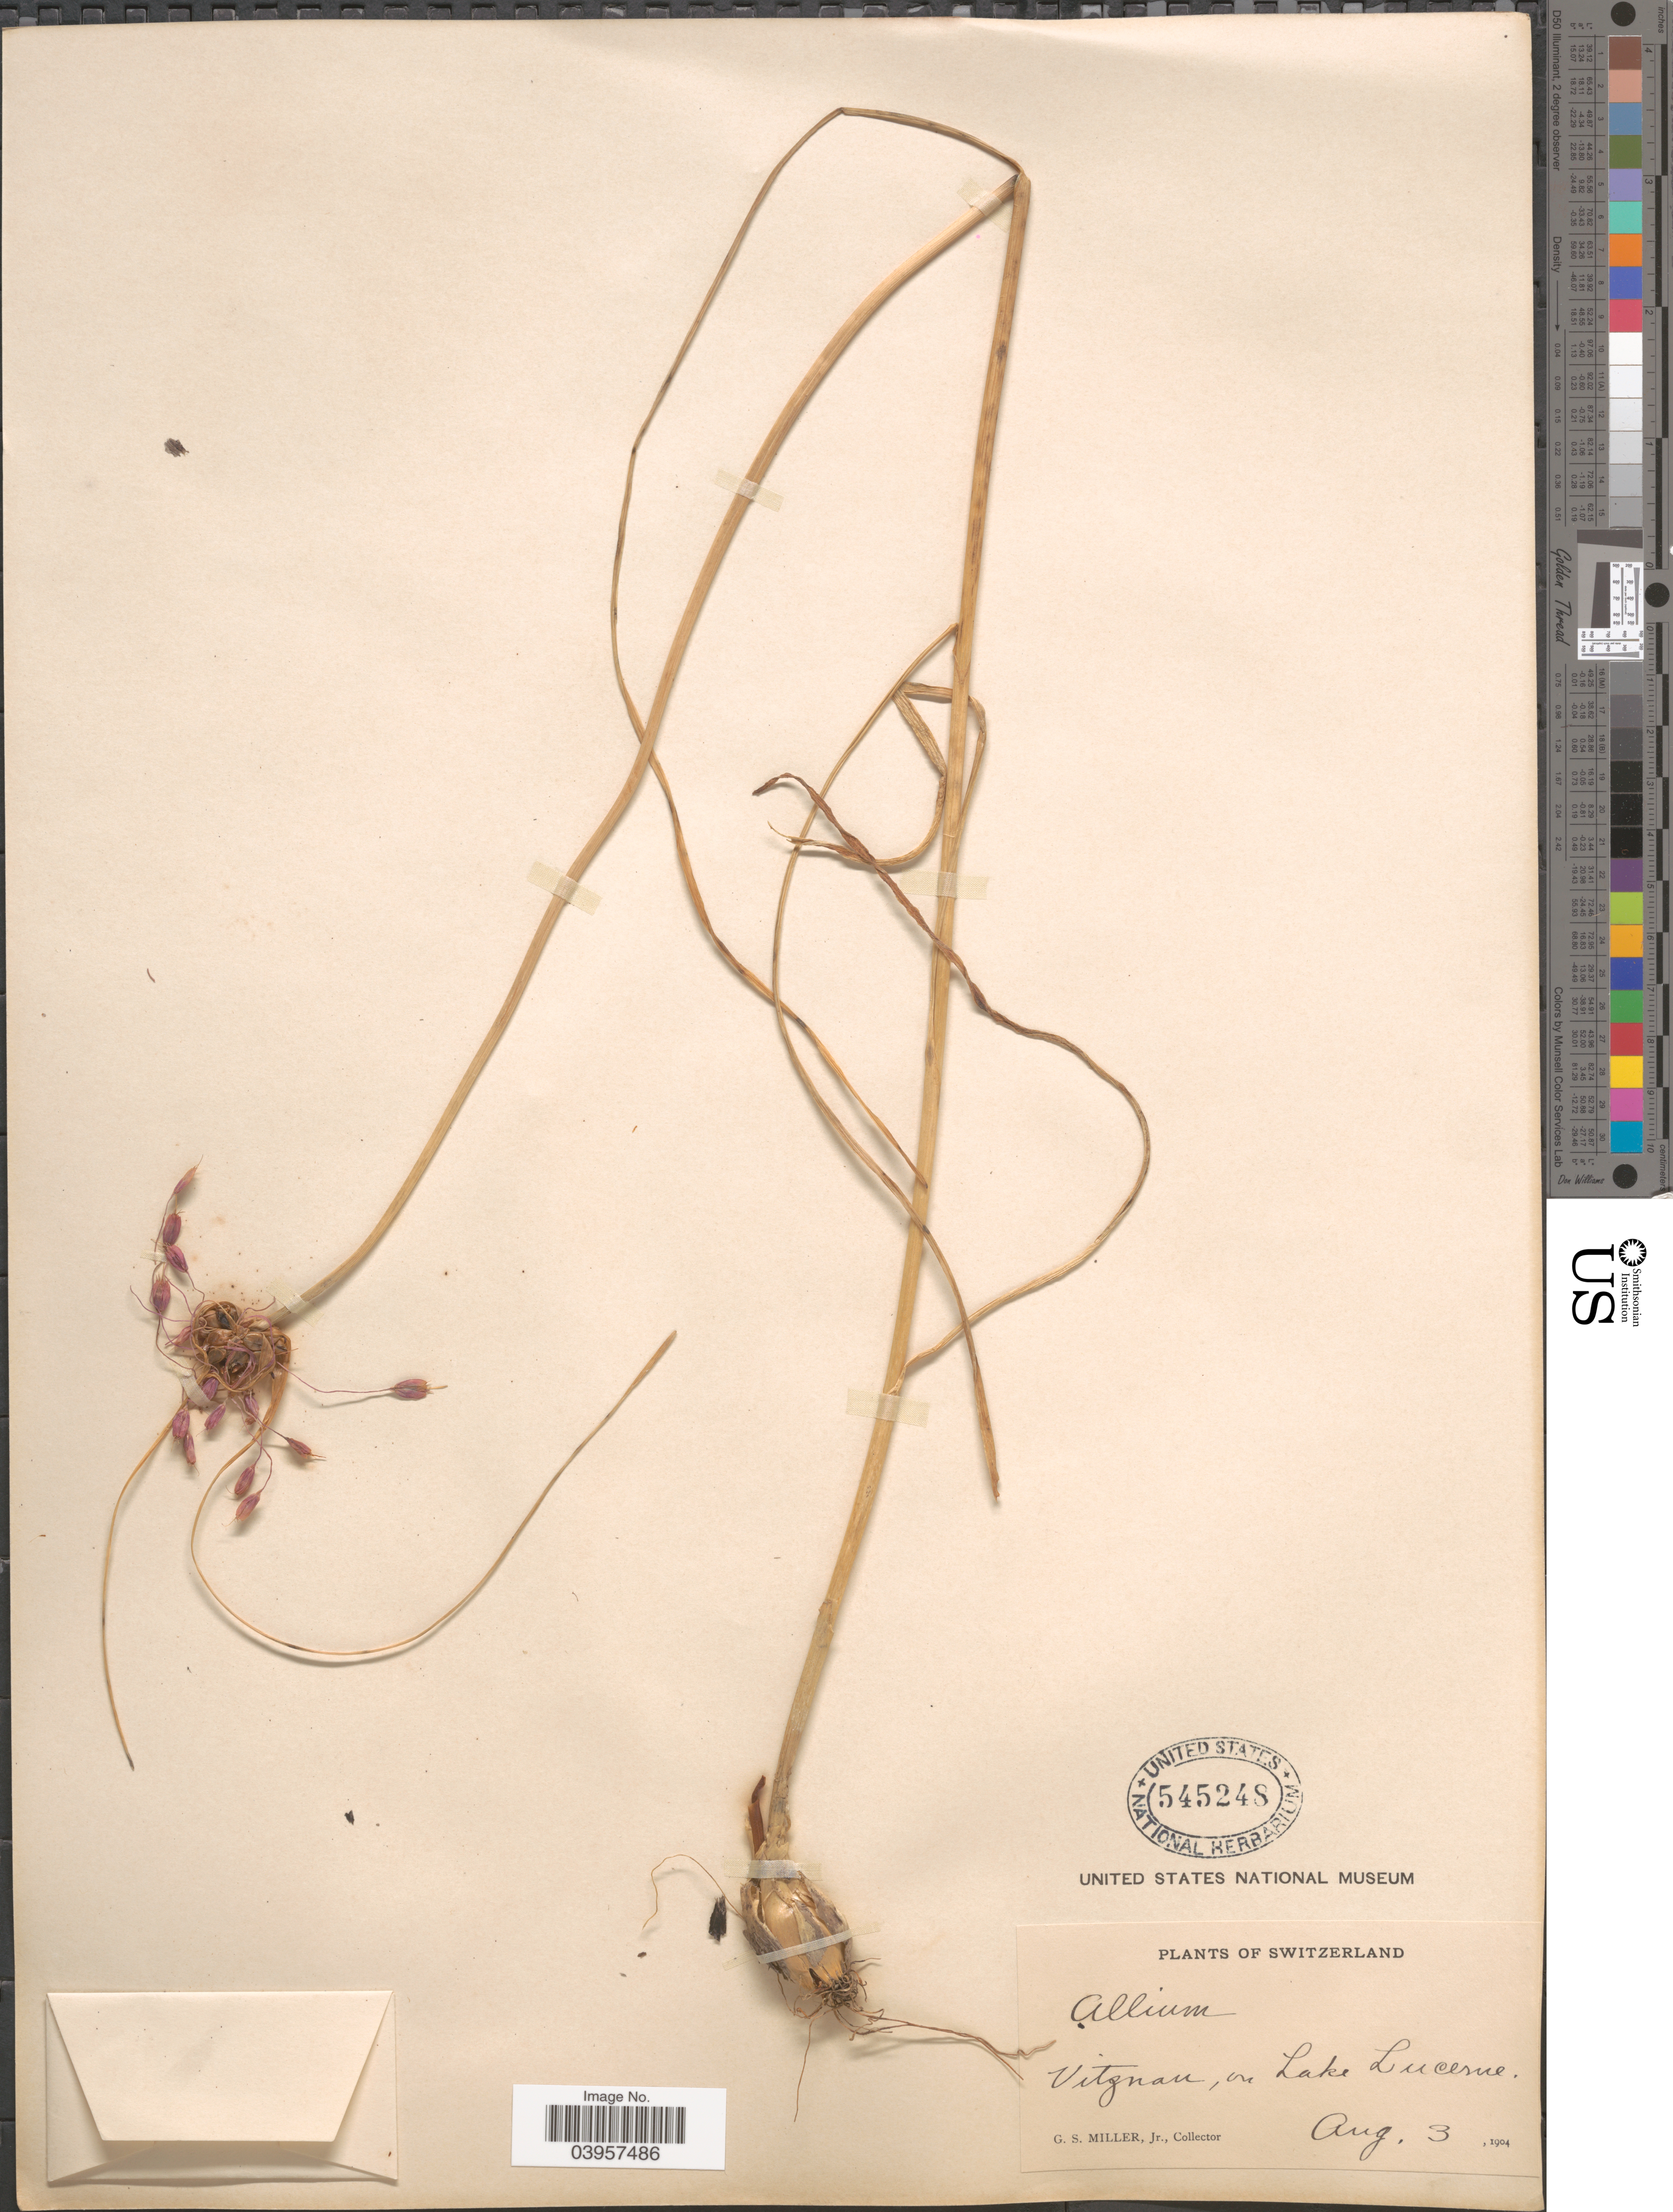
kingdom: Plantae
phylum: Tracheophyta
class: Liliopsida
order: Asparagales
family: Amaryllidaceae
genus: Allium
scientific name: Allium sp.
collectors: G. S. Miller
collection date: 1904-08-03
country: Switzerland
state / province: Lucerne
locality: Vitznau, on Lake Lucerne.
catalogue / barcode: US 545248